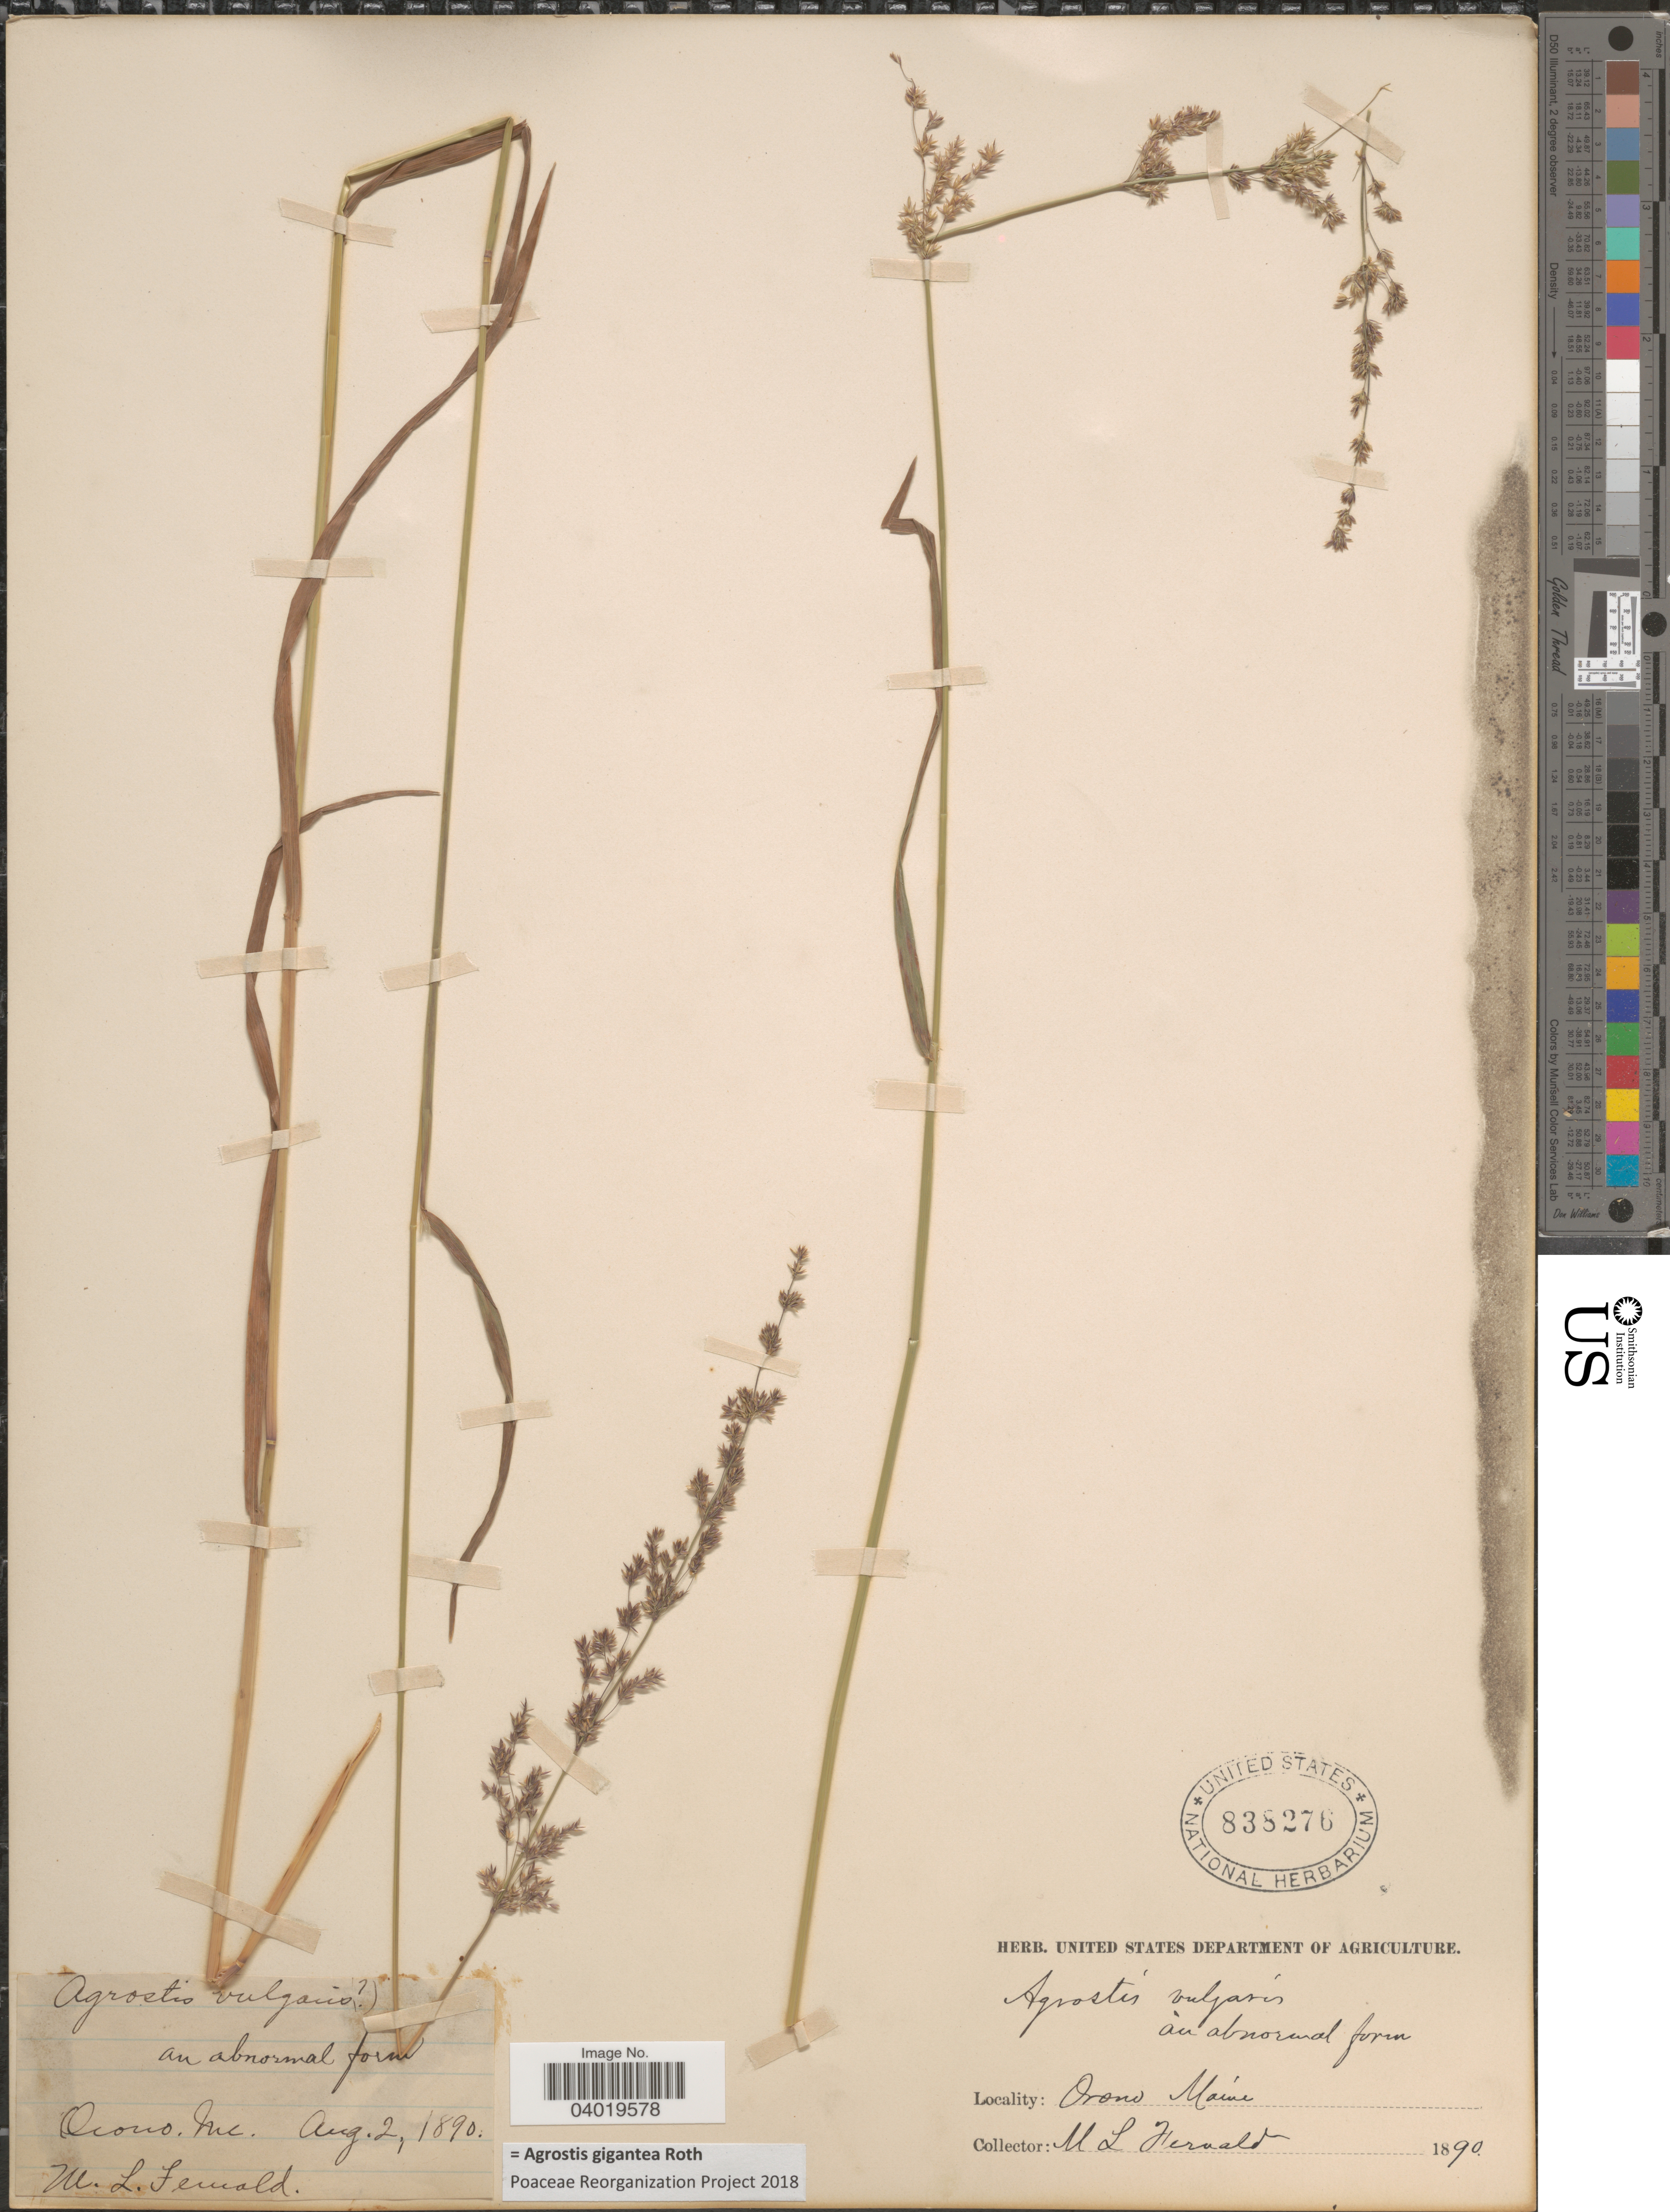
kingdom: Plantae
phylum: Tracheophyta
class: Liliopsida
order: Poales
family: Poaceae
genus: Agrostis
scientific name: Agrostis gigantea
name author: Roth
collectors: M. L. Fernald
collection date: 1890-08-02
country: United States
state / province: Maine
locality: Orono.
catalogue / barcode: US 838276